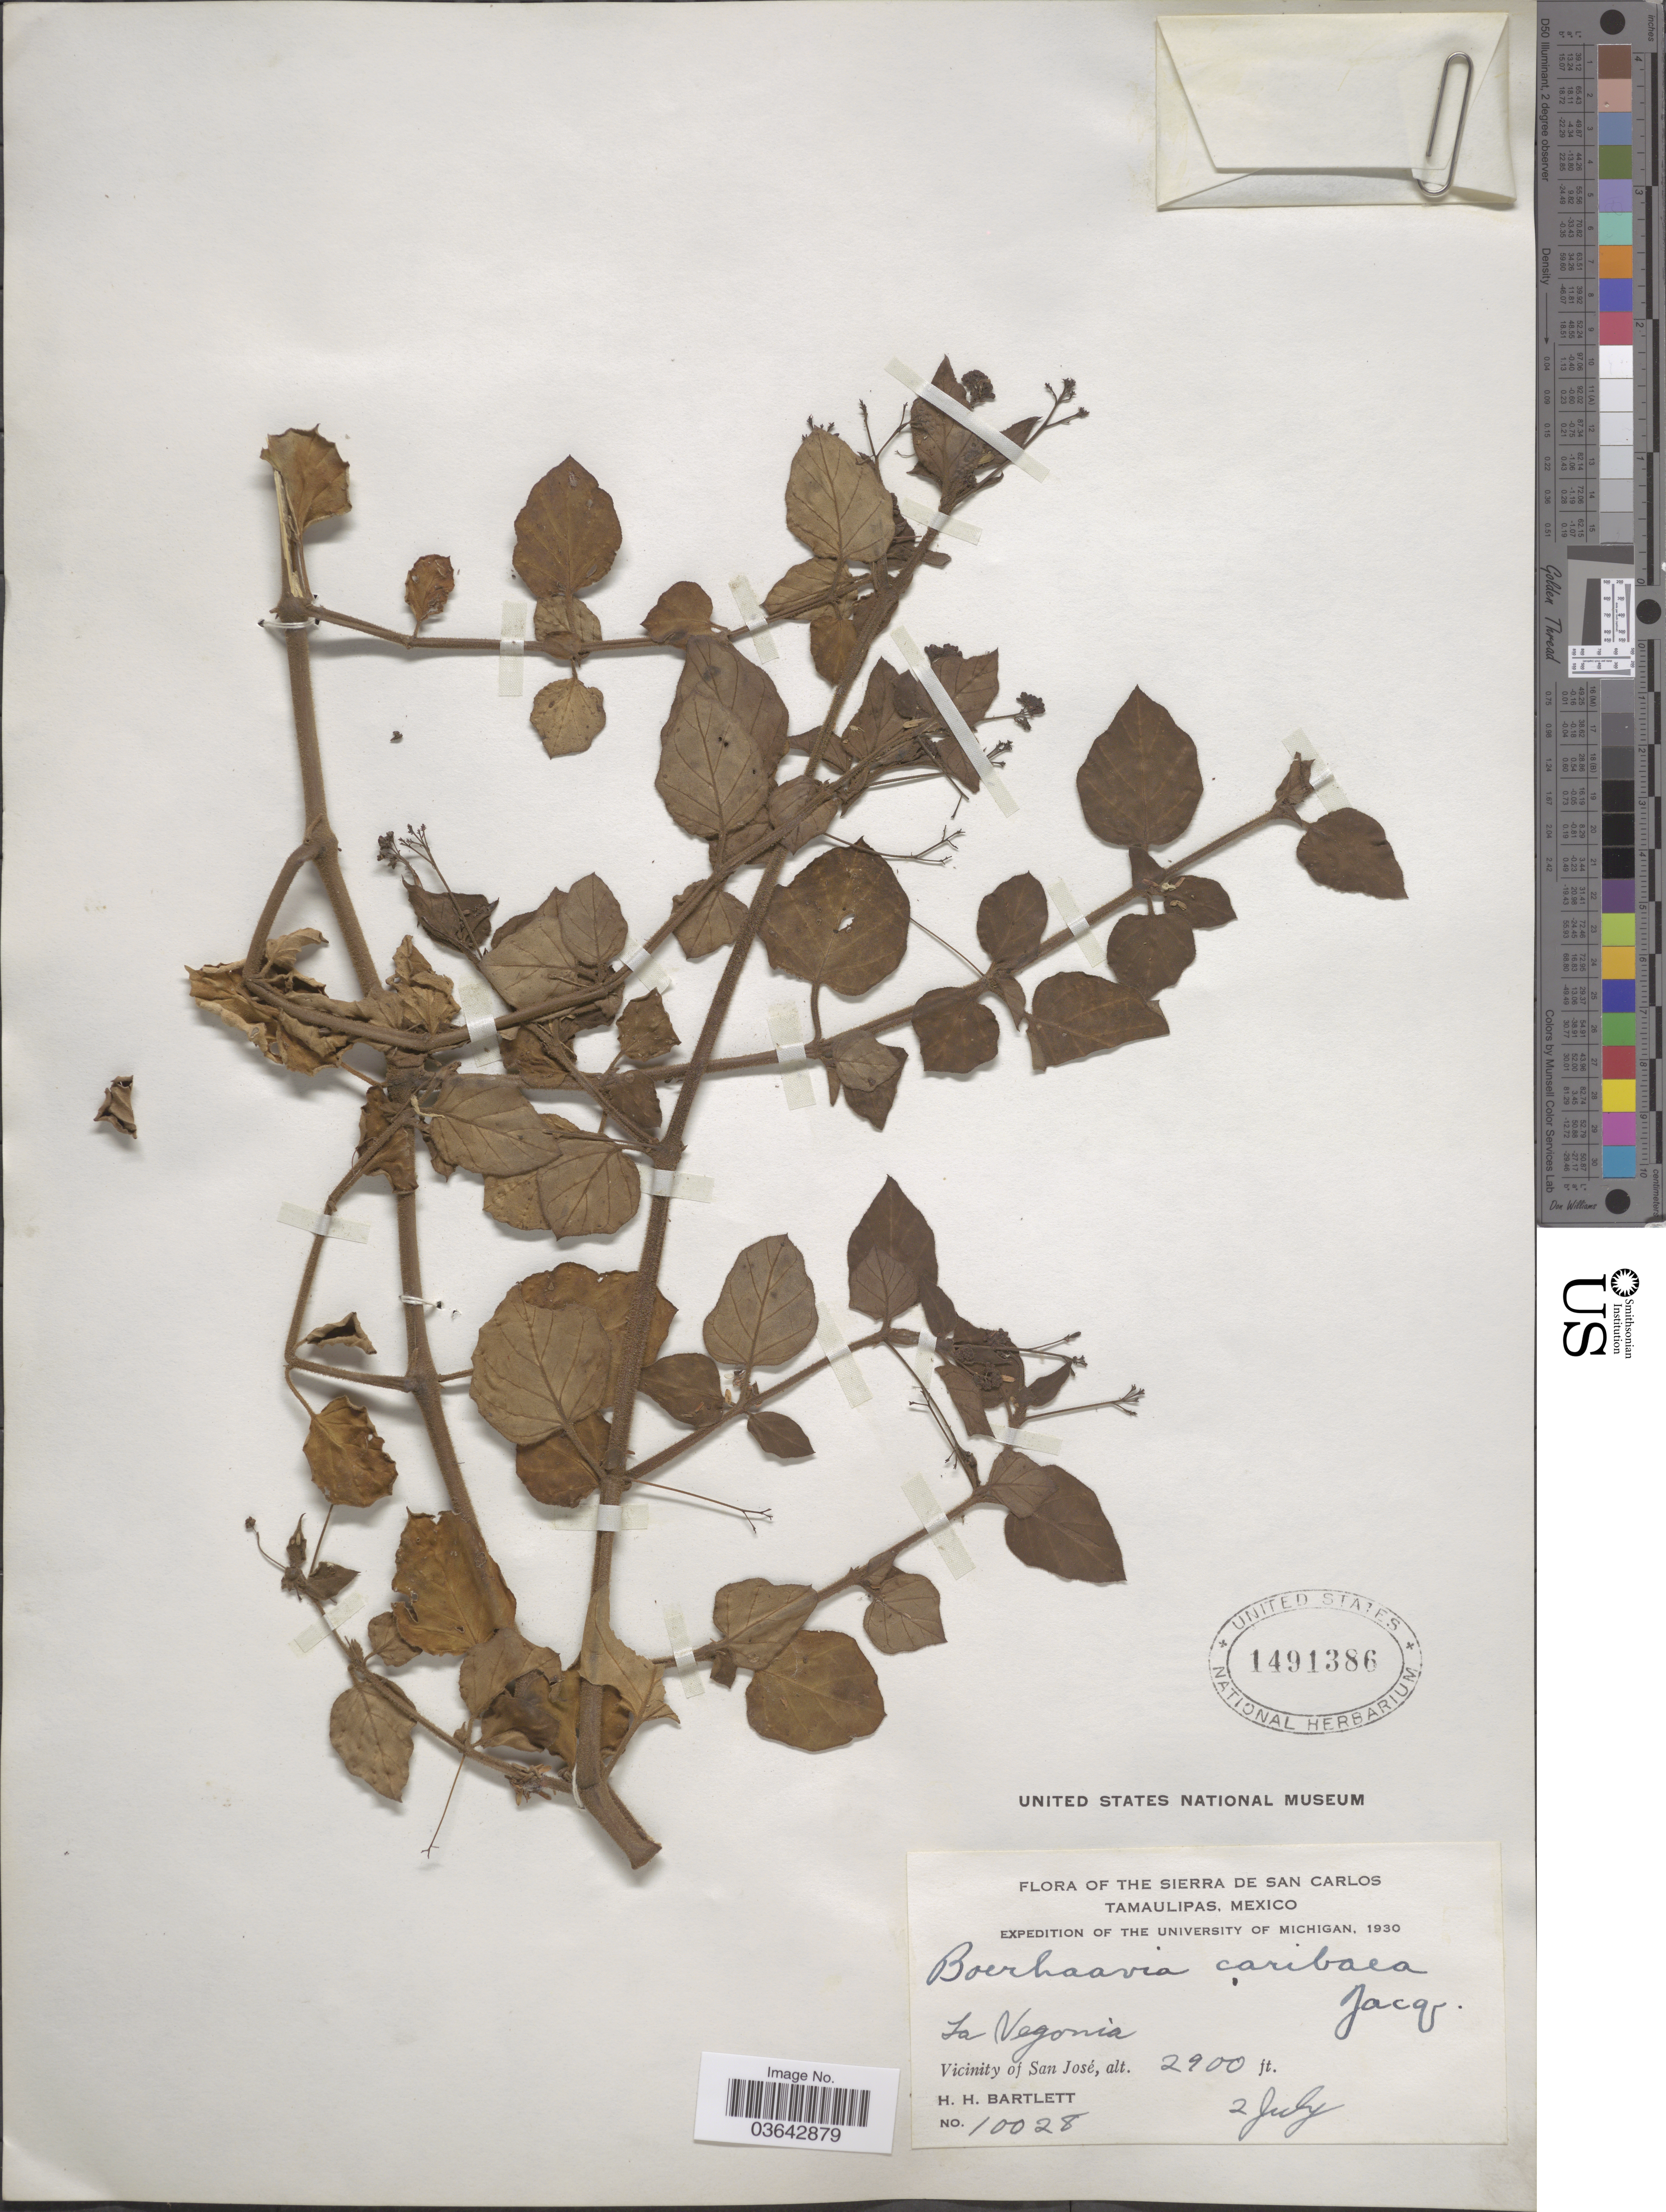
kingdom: Plantae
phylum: Tracheophyta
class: Magnoliopsida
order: Caryophyllales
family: Nyctaginaceae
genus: Boerhavia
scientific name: Boerhavia caribaea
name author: Jacq.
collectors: H. H. Bartlett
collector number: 10028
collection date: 1930-07-02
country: Mexico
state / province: Tamaulipas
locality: The Sierra de San Carlos. La Vegonia. Vicinity of San José.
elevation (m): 884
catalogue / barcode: US 1491386